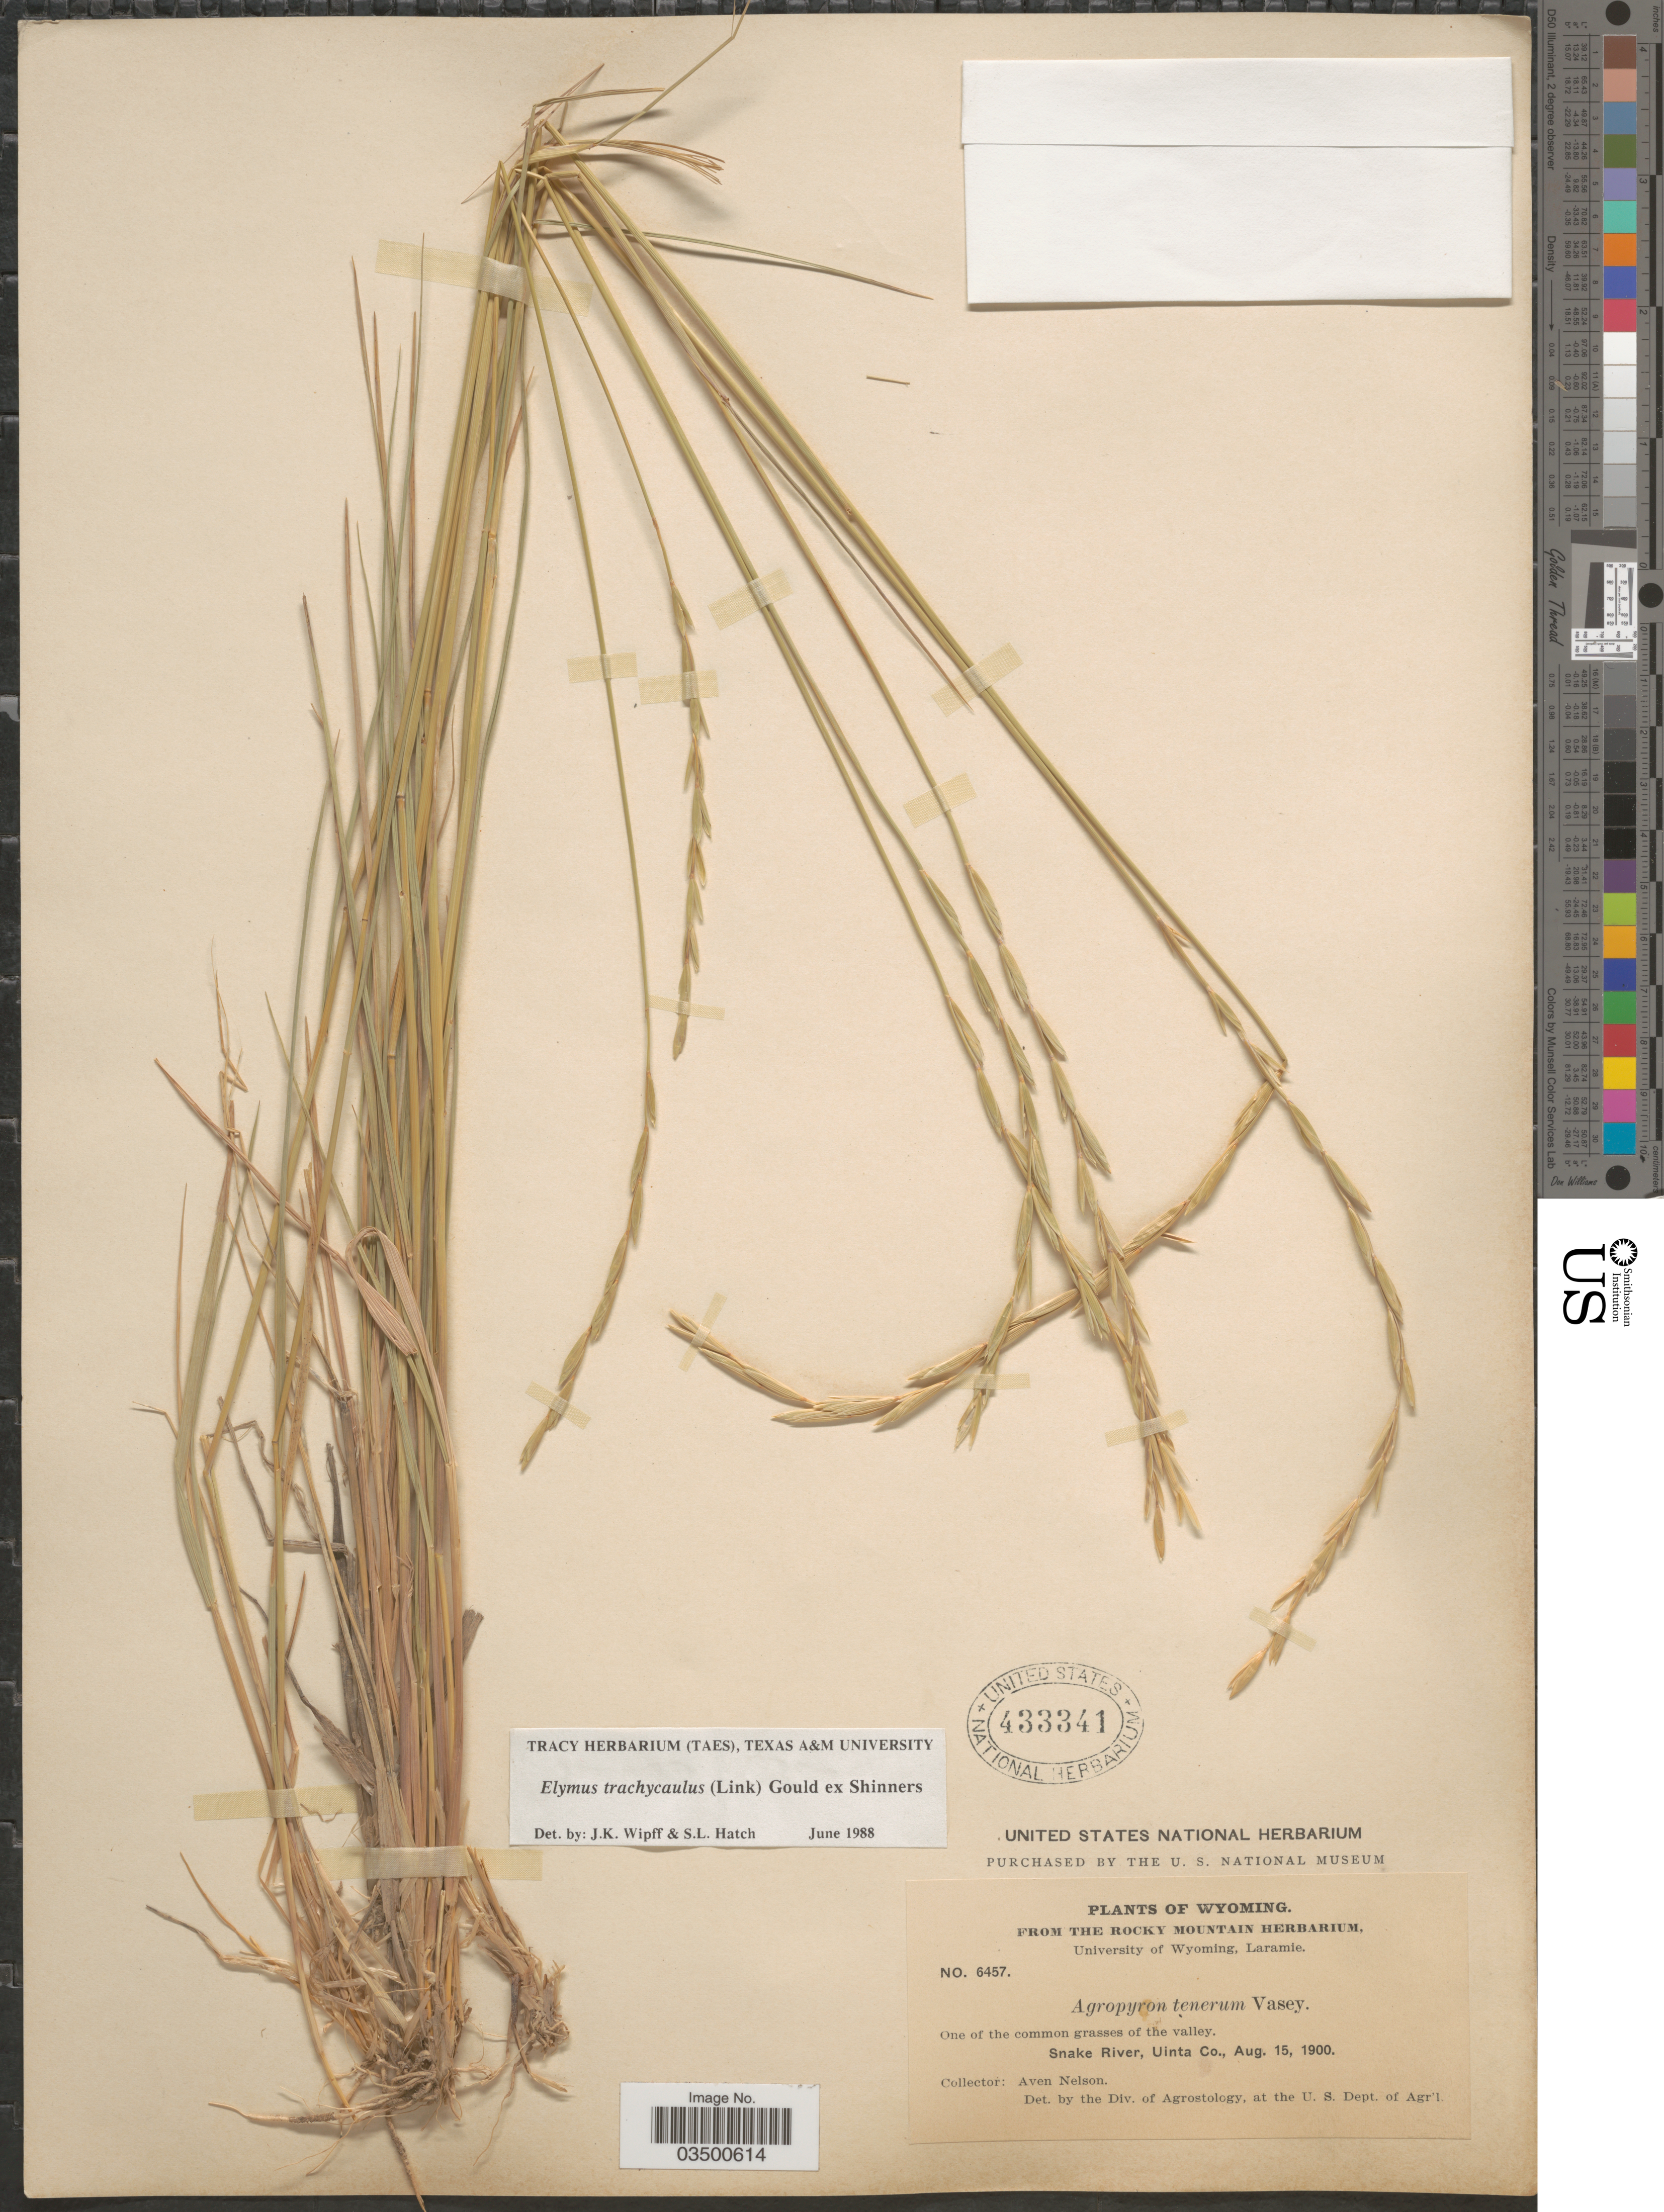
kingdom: Plantae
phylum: Tracheophyta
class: Liliopsida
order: Poales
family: Poaceae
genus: Elymus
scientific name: Elymus trachycaulus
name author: (Link) Gould ex Shinners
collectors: A. Nelson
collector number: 6457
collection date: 1900-08-15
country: United States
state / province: Wyoming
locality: Snake River, Uinta Co.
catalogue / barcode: US 433341